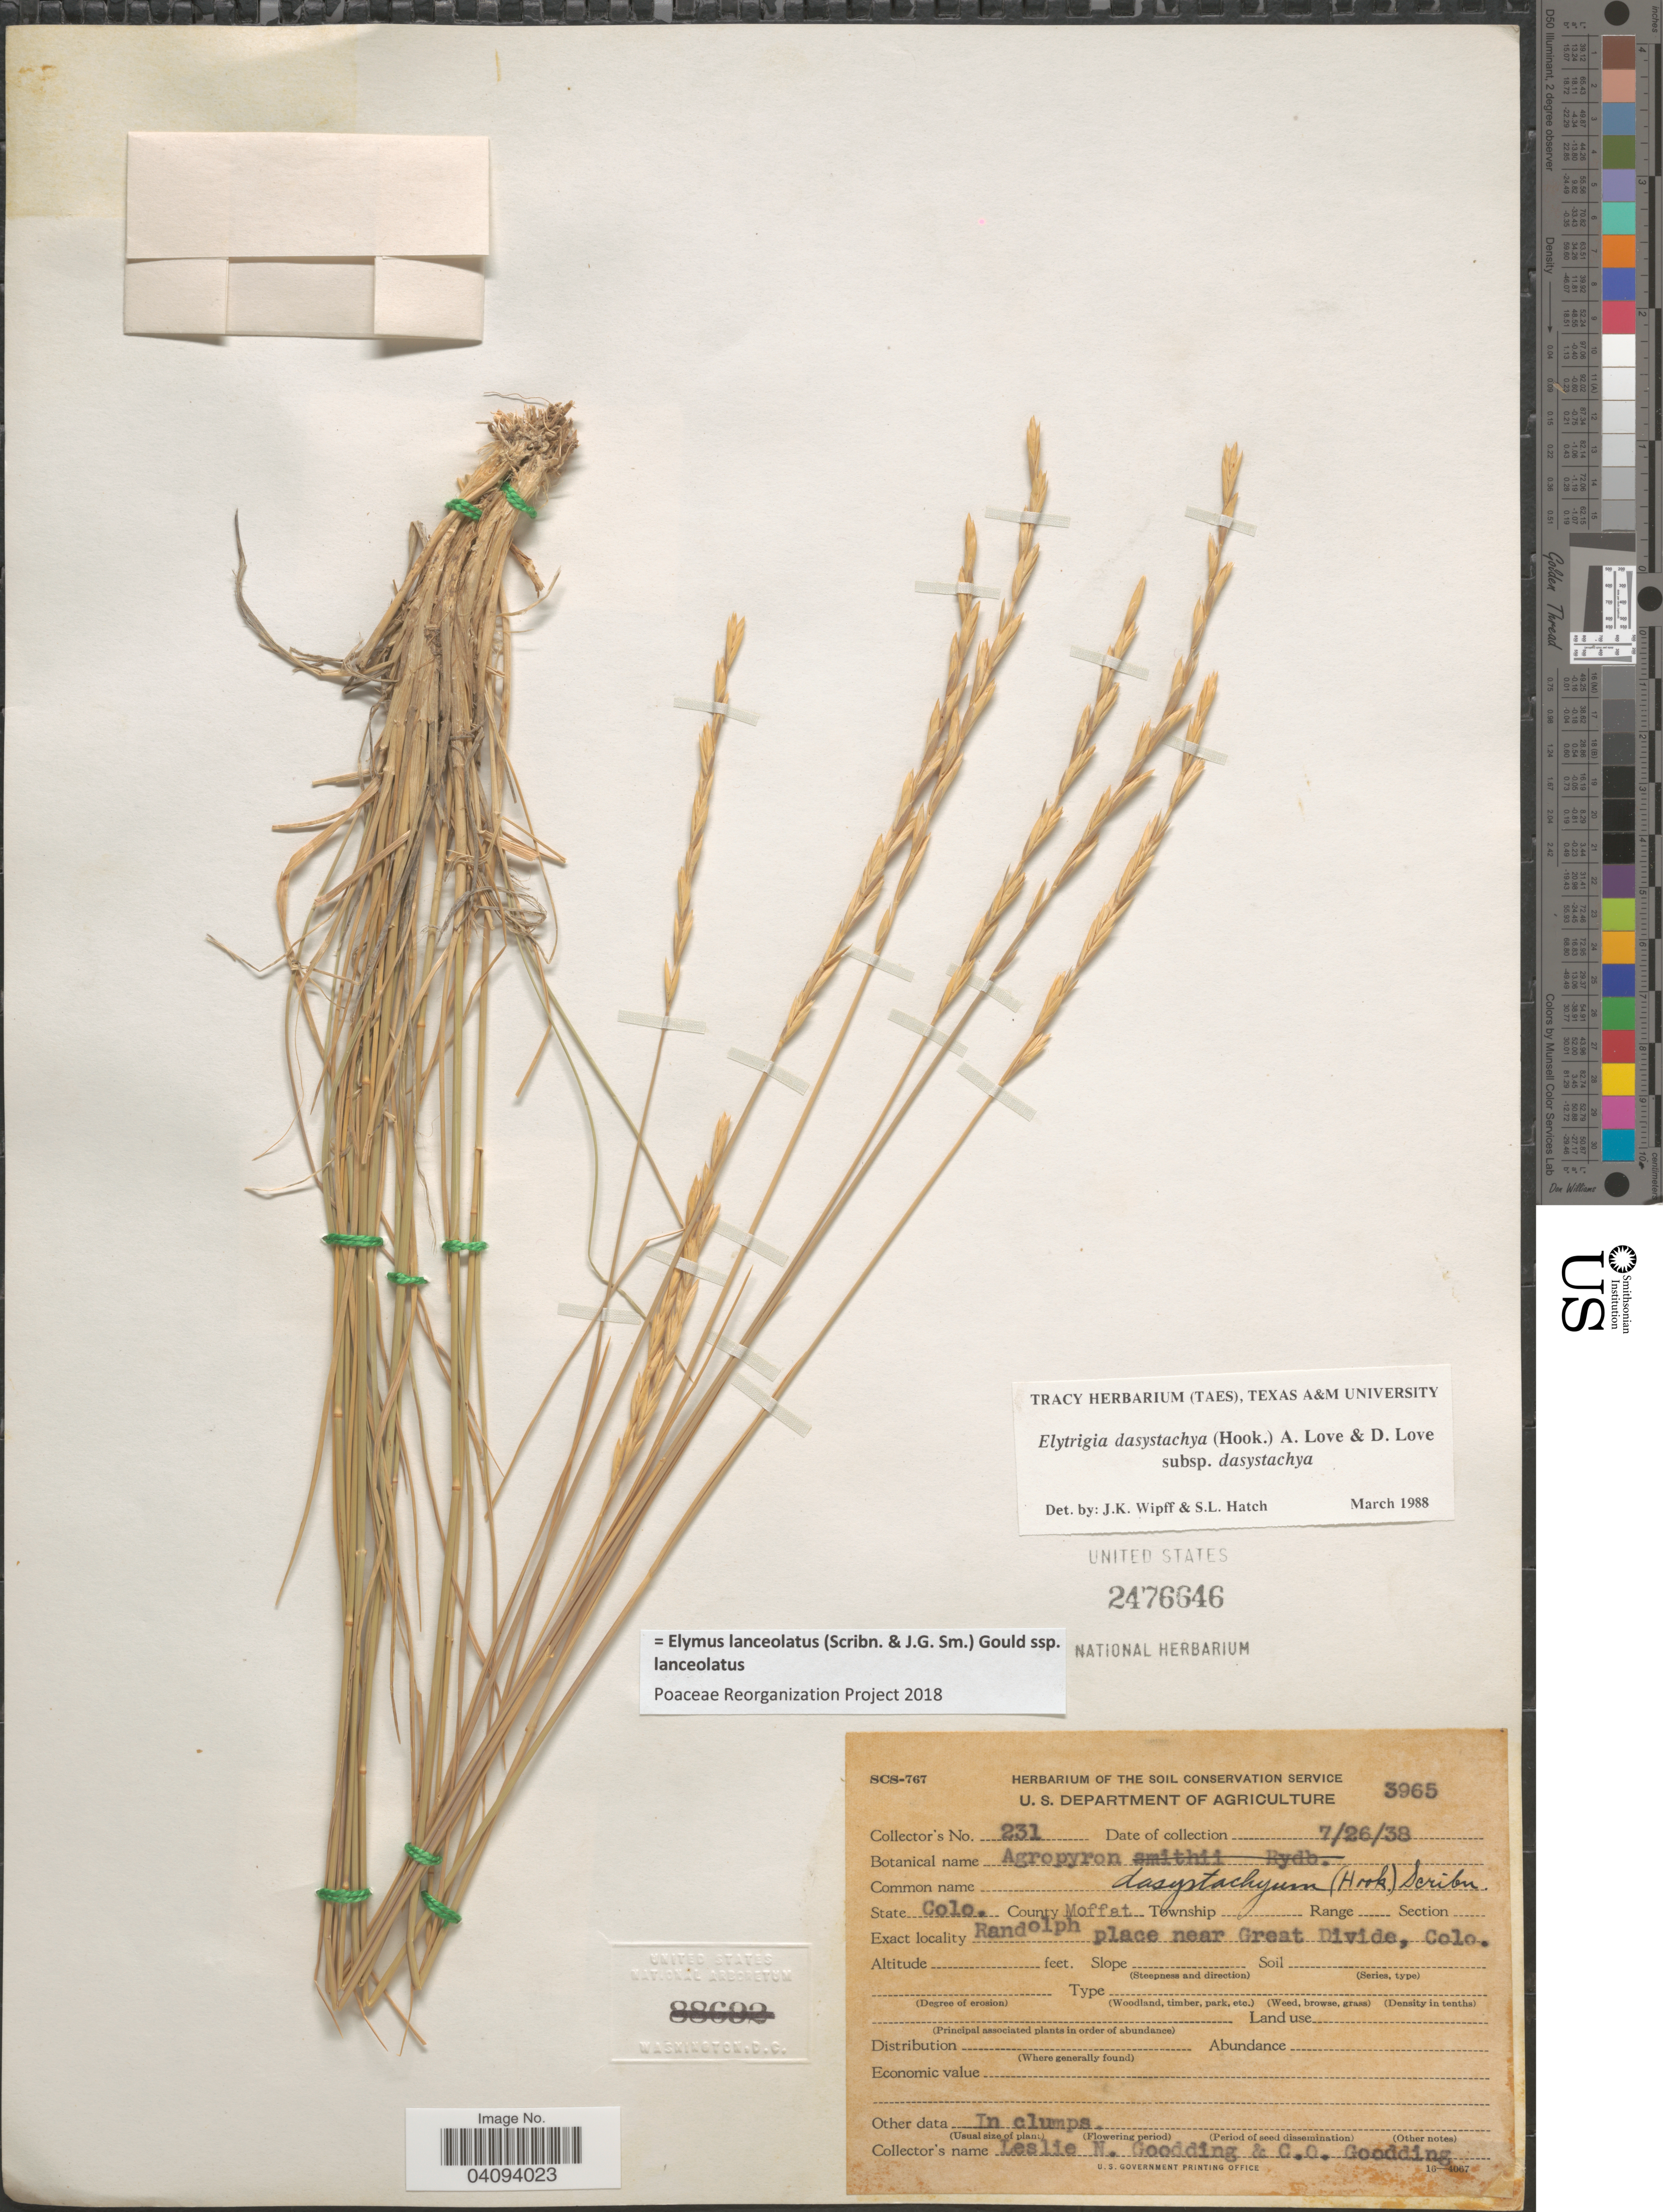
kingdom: Plantae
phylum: Tracheophyta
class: Liliopsida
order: Poales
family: Poaceae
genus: Elymus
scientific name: Elymus lanceolatus subsp. lanceolatus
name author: (Scribn. & J.G. Sm.) Gould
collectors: L. N. Goodding & C. Goodding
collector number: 231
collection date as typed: Transcribed d/m/y: 26/7/38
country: United States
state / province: Colorado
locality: County Moffat. Randolph place near Great Divide.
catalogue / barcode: US 2476646